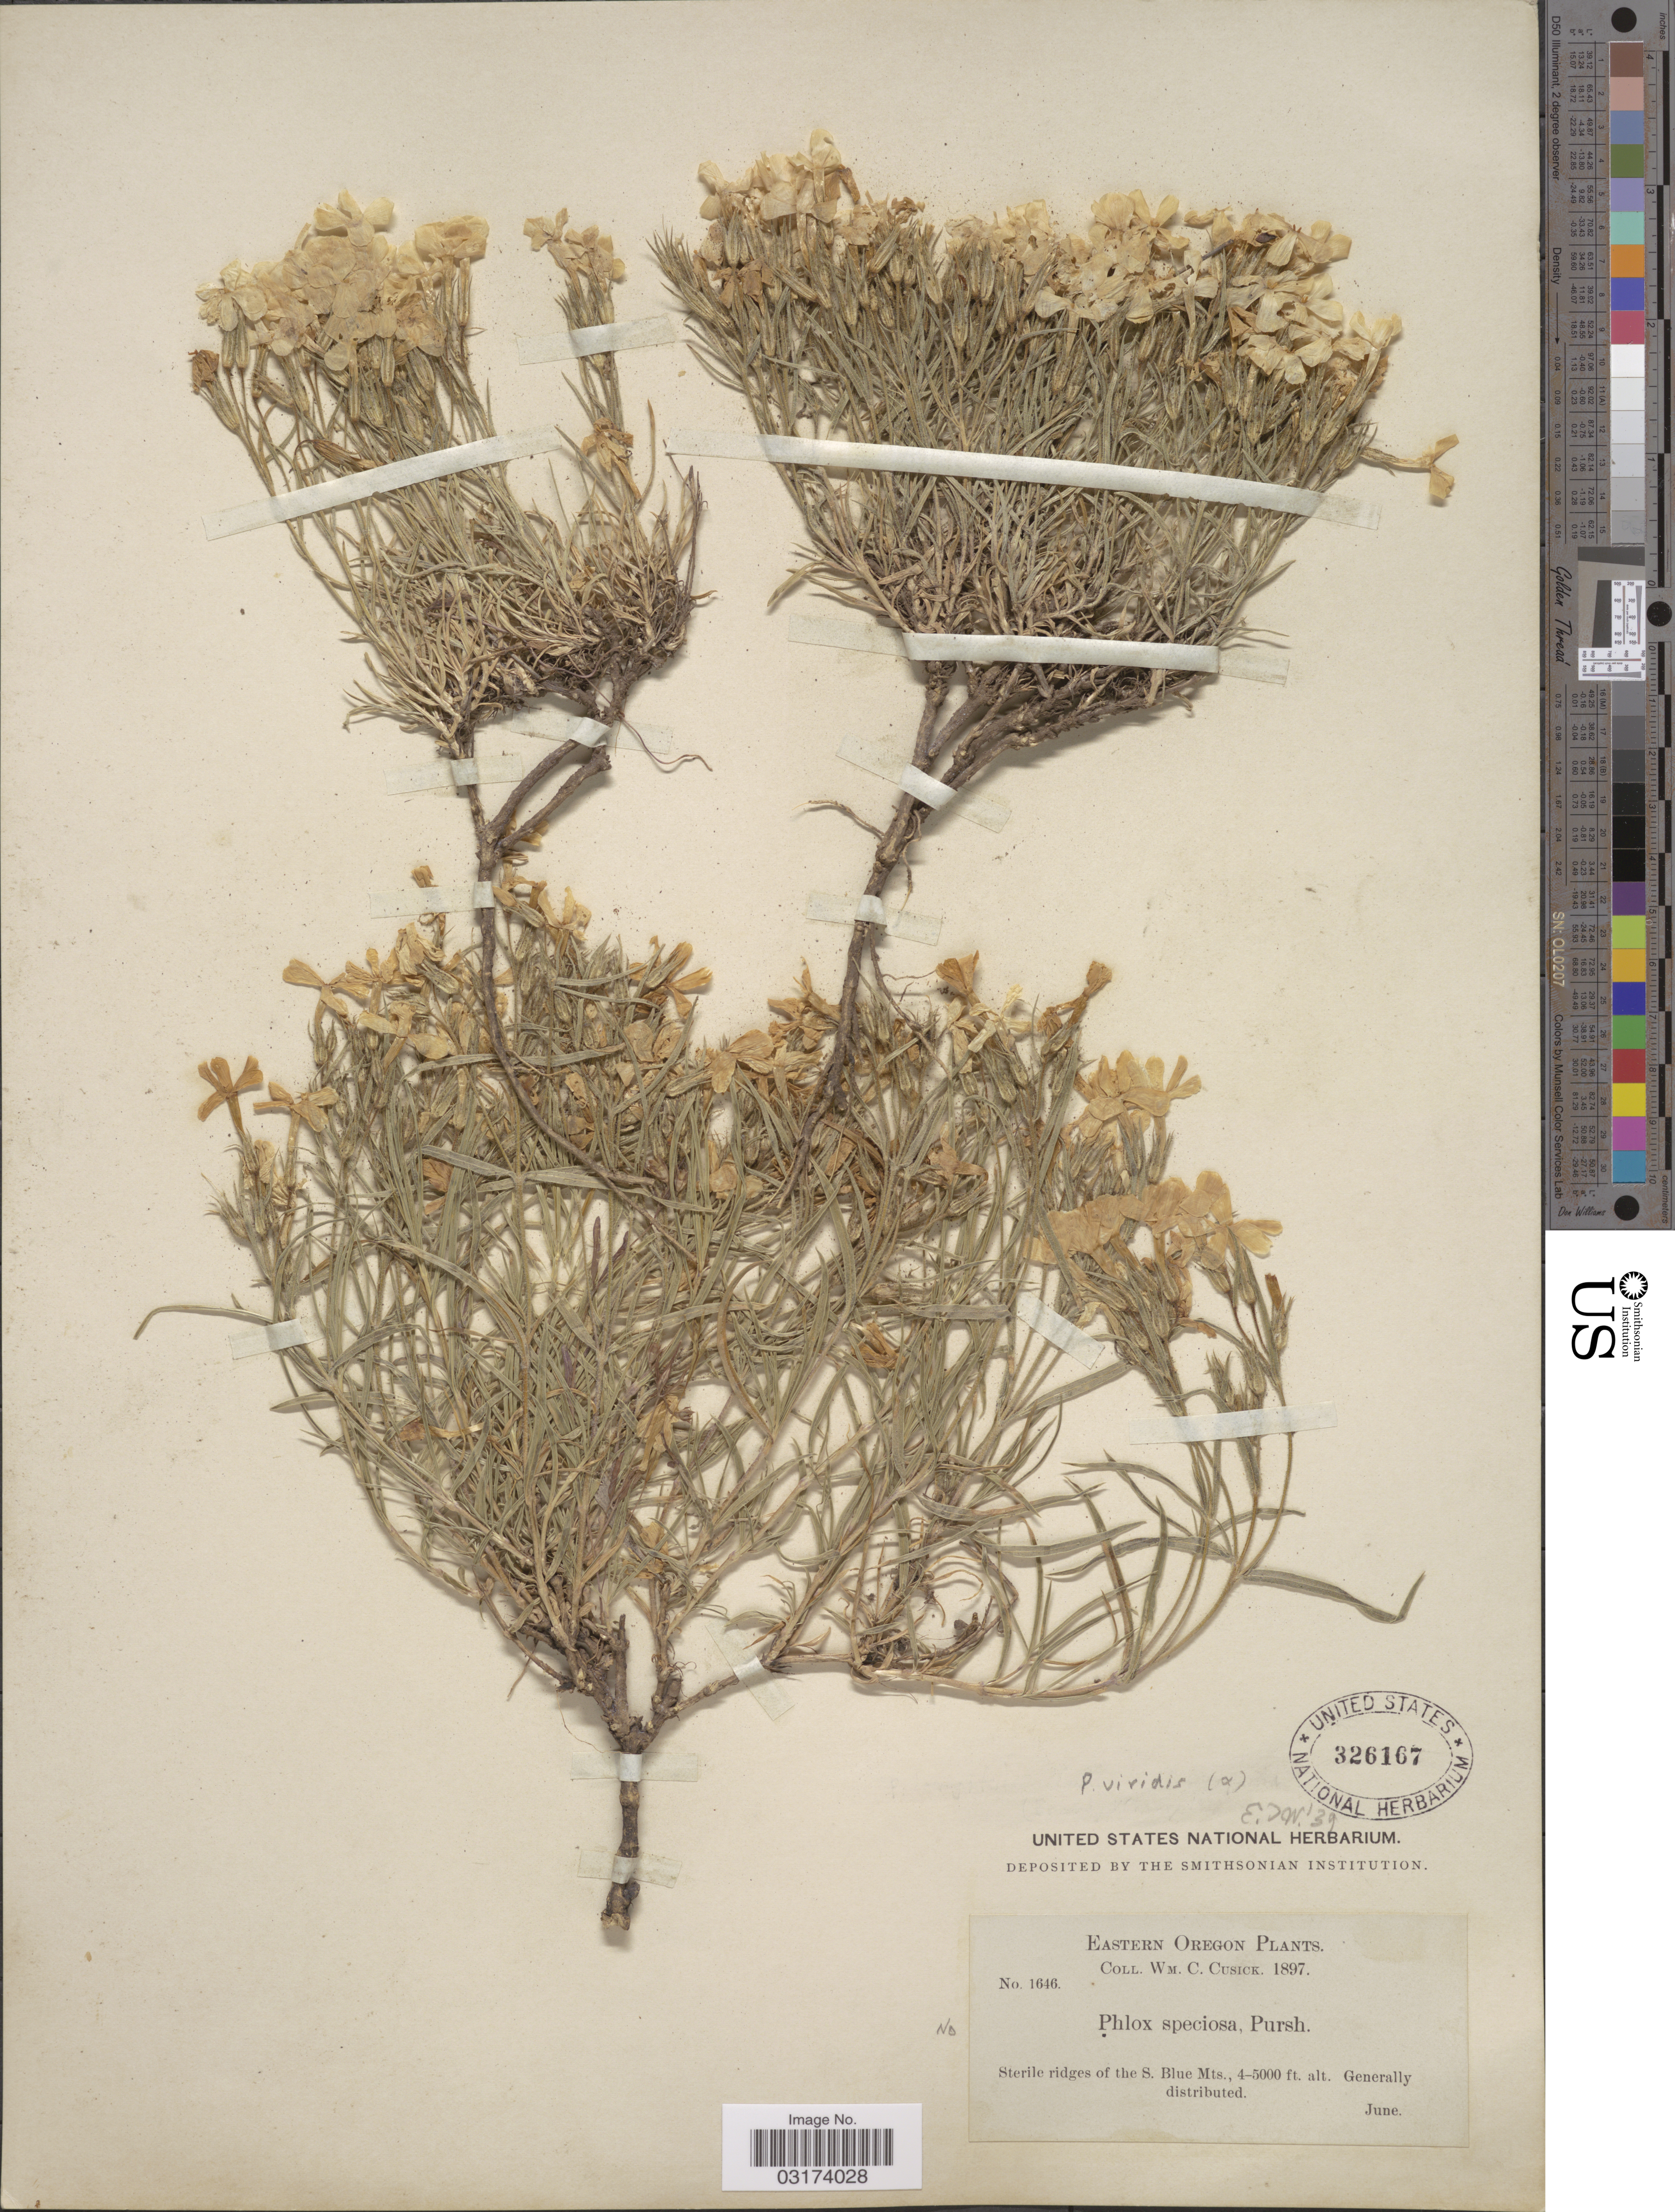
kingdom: Plantae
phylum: Tracheophyta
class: Magnoliopsida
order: Ericales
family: Polemoniaceae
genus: Phlox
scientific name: Phlox viridis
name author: E.E. Nelson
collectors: W. C. Cusick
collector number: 1646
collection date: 1897-06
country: United States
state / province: Oregon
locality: Eastern Oregon, Sterile ridges of the S. Blue Mts.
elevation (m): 1219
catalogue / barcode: US 326167